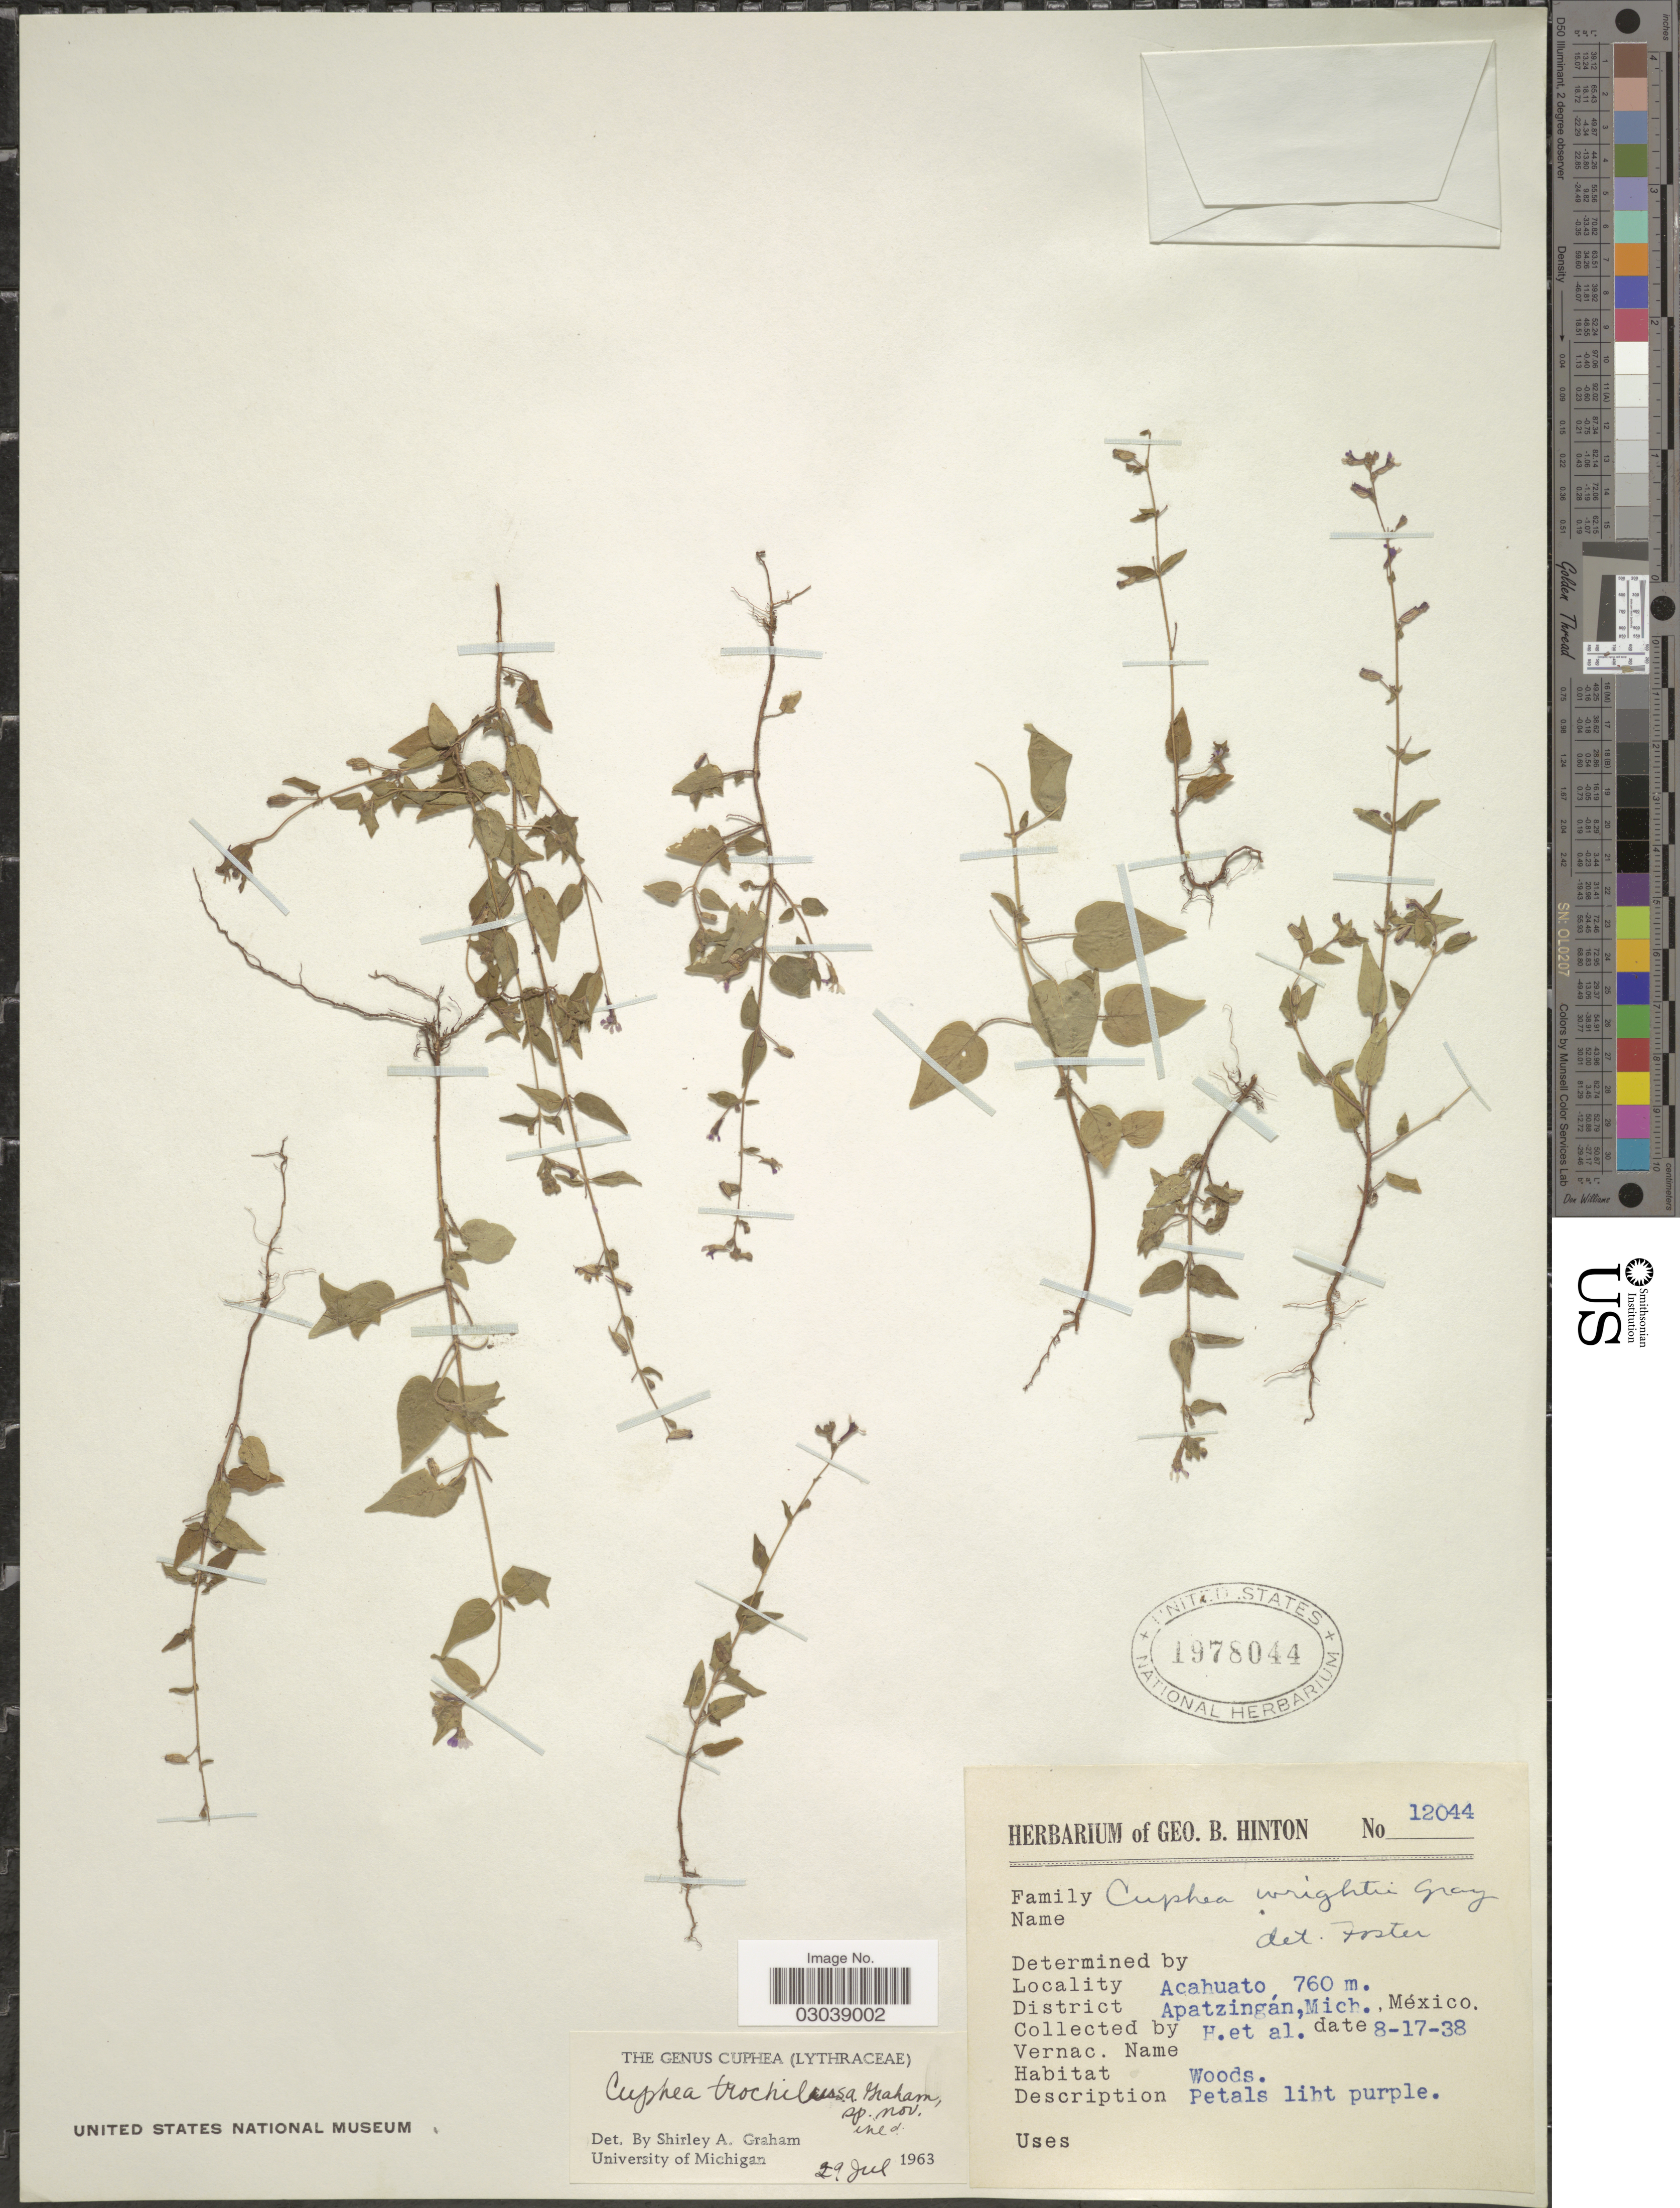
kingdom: Plantae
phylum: Tracheophyta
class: Magnoliopsida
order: Myrtales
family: Lythraceae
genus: Cuphea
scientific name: Cuphea trochilus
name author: S.A. Graham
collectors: G. B. Hinton & et al.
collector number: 12044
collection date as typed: Transcribed d/m/y: 17/8/38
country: Mexico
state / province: Michoacán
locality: Acahuato, District Apatzingán, Mich.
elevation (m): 760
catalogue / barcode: US 1978044